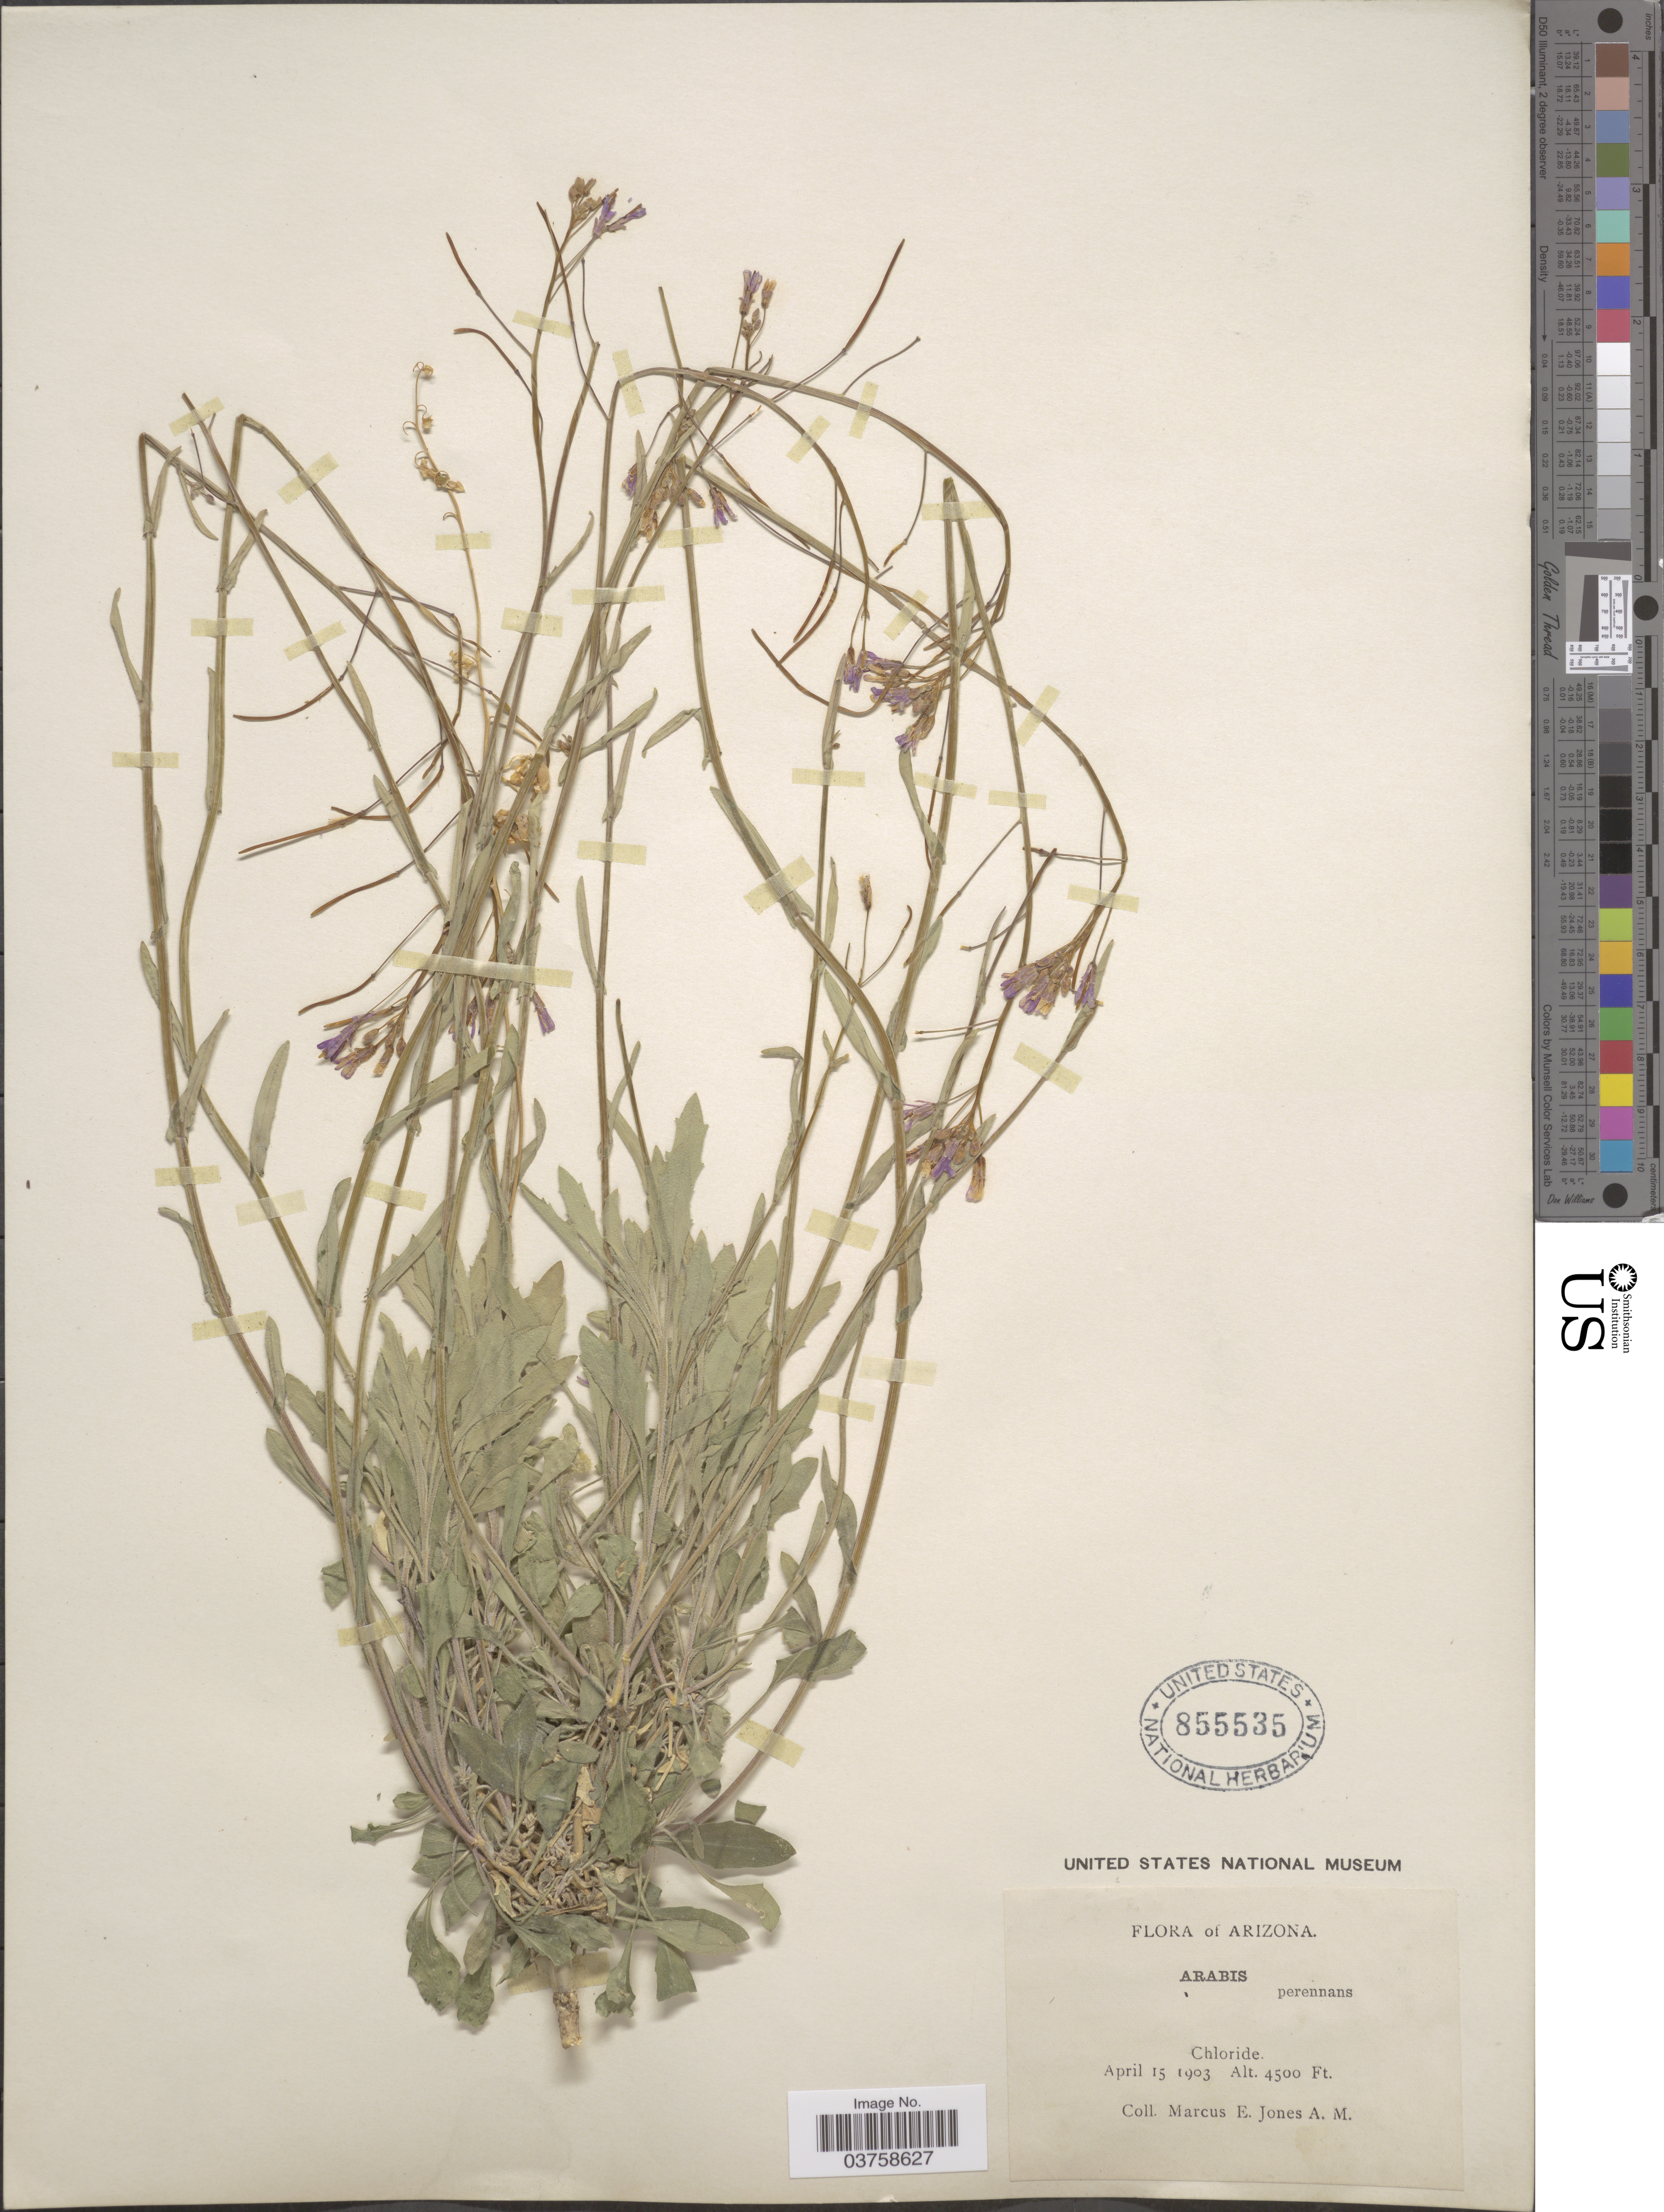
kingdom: Plantae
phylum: Tracheophyta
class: Magnoliopsida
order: Brassicales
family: Brassicaceae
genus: Arabis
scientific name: Arabis perennans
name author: S. Watson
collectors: M. E. Jones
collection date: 1903-04-15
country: United States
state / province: Arizona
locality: Chloride.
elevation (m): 1372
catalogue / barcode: US 855535